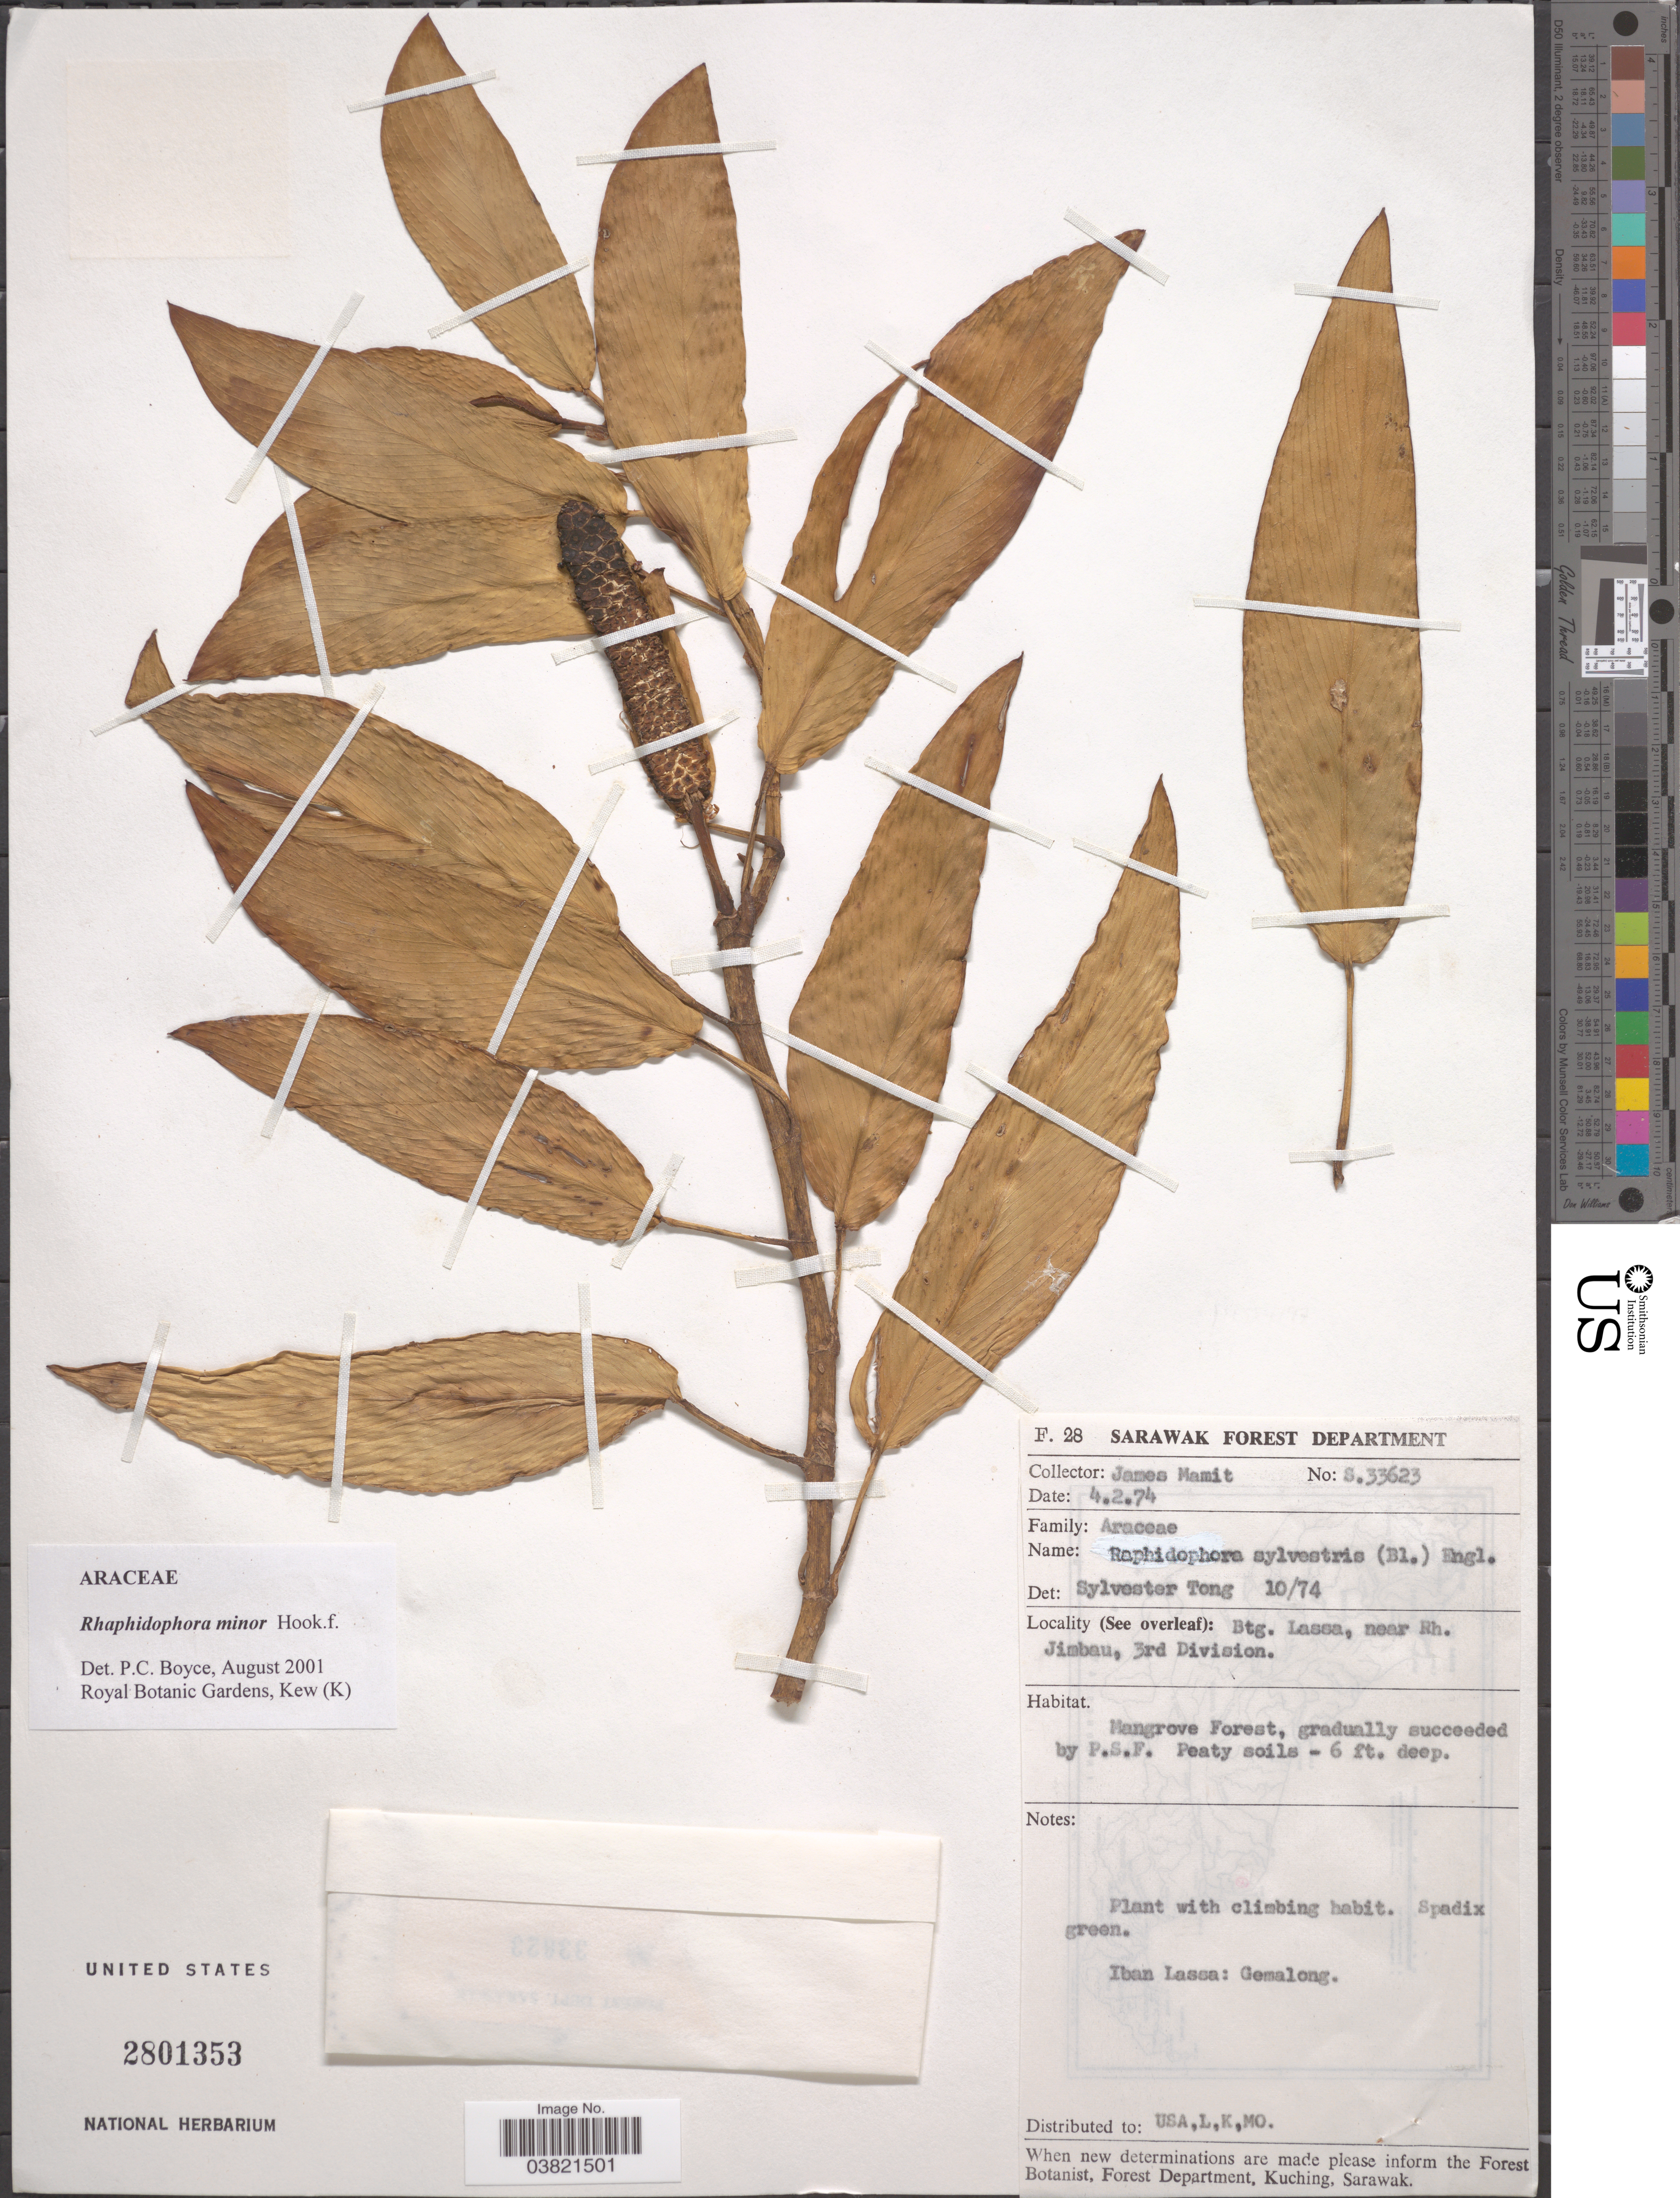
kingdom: Plantae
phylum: Tracheophyta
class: Liliopsida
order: Alismatales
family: Araceae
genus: Rhaphidophora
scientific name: Rhaphidophora minor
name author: Hook. f.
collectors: J. Mamit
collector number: S.33623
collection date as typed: Transcribed d/m/y: 4/2/74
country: Malaysia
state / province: Sarawak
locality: Btg. Lassa, near Rh. Jimbau, 3rd Division.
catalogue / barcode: US 2801353